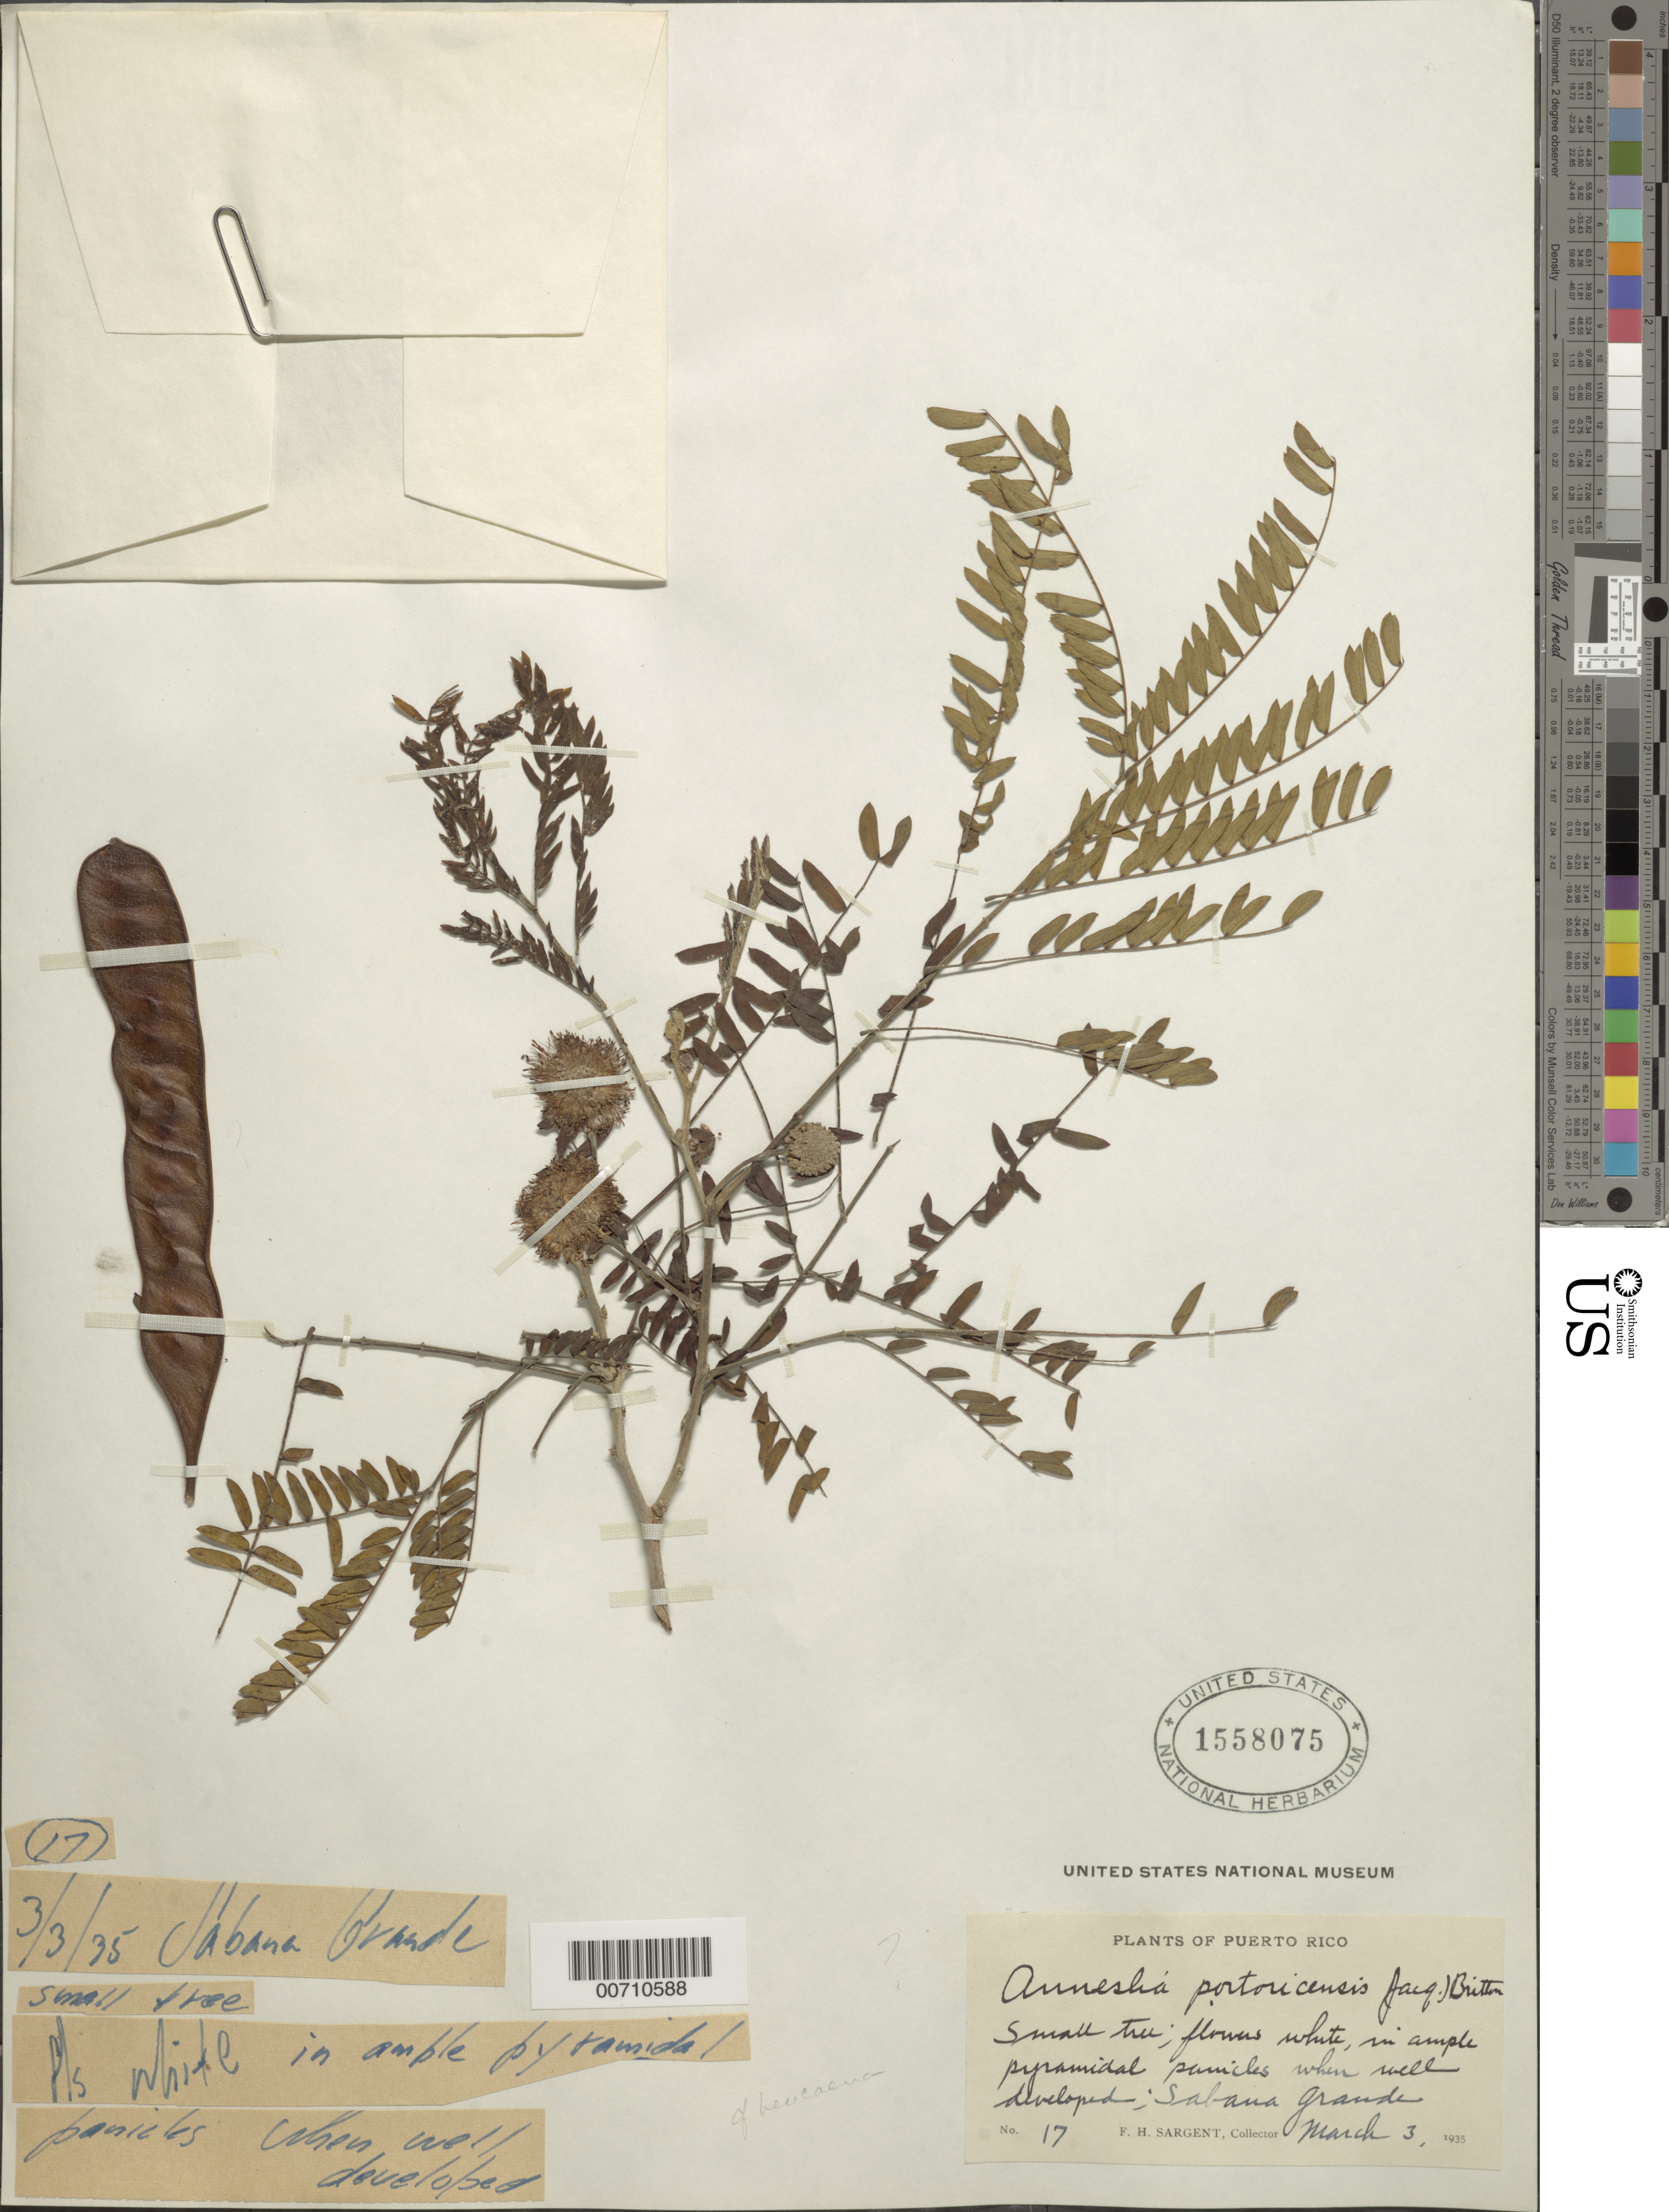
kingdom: Plantae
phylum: Tracheophyta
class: Magnoliopsida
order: Fabales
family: Fabaceae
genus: Leucaena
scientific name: Leucaena leucocephala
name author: (Lam.) de Wit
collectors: F. H. Sargent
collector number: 17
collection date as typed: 03 Mar 1935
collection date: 1935-03-03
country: Puerto Rico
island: Greater Antilles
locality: Sabana Grande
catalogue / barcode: US 1558075